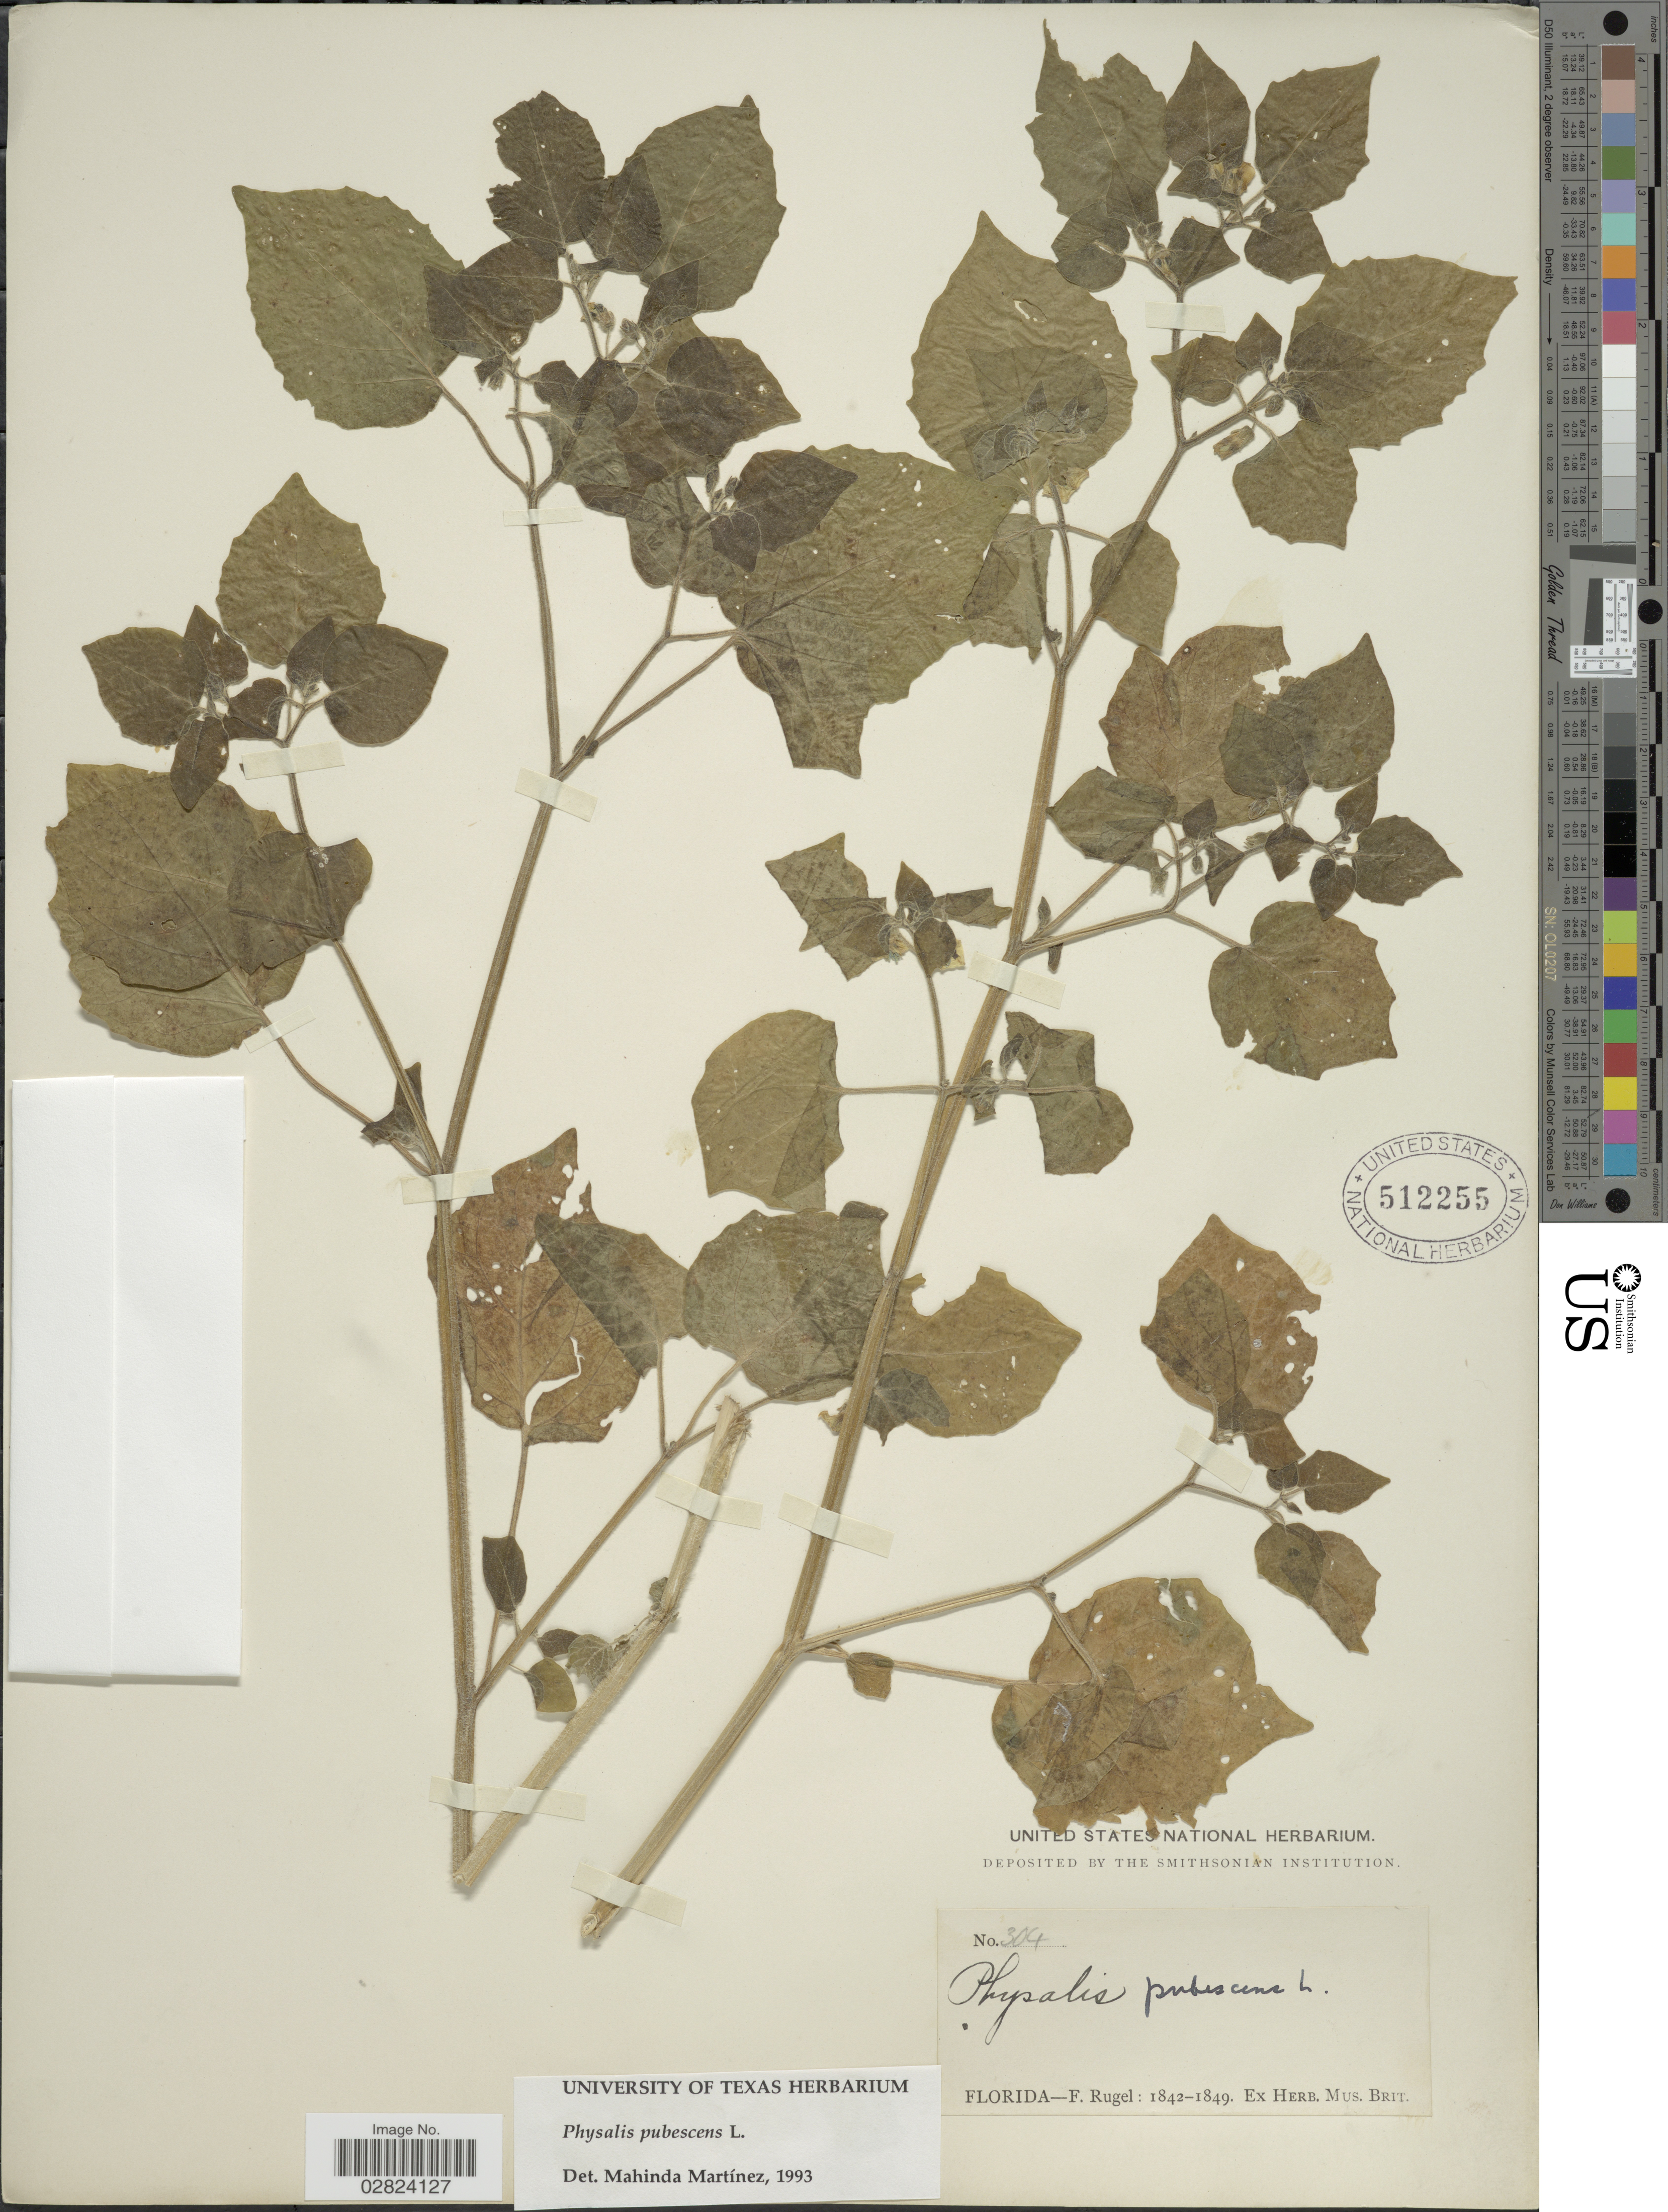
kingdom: Plantae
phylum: Tracheophyta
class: Magnoliopsida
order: Solanales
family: Solanaceae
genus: Physalis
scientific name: Physalis pubescens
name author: L.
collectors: F. Rugel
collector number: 304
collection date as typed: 1849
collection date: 1842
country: United States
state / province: Florida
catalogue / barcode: US 512255